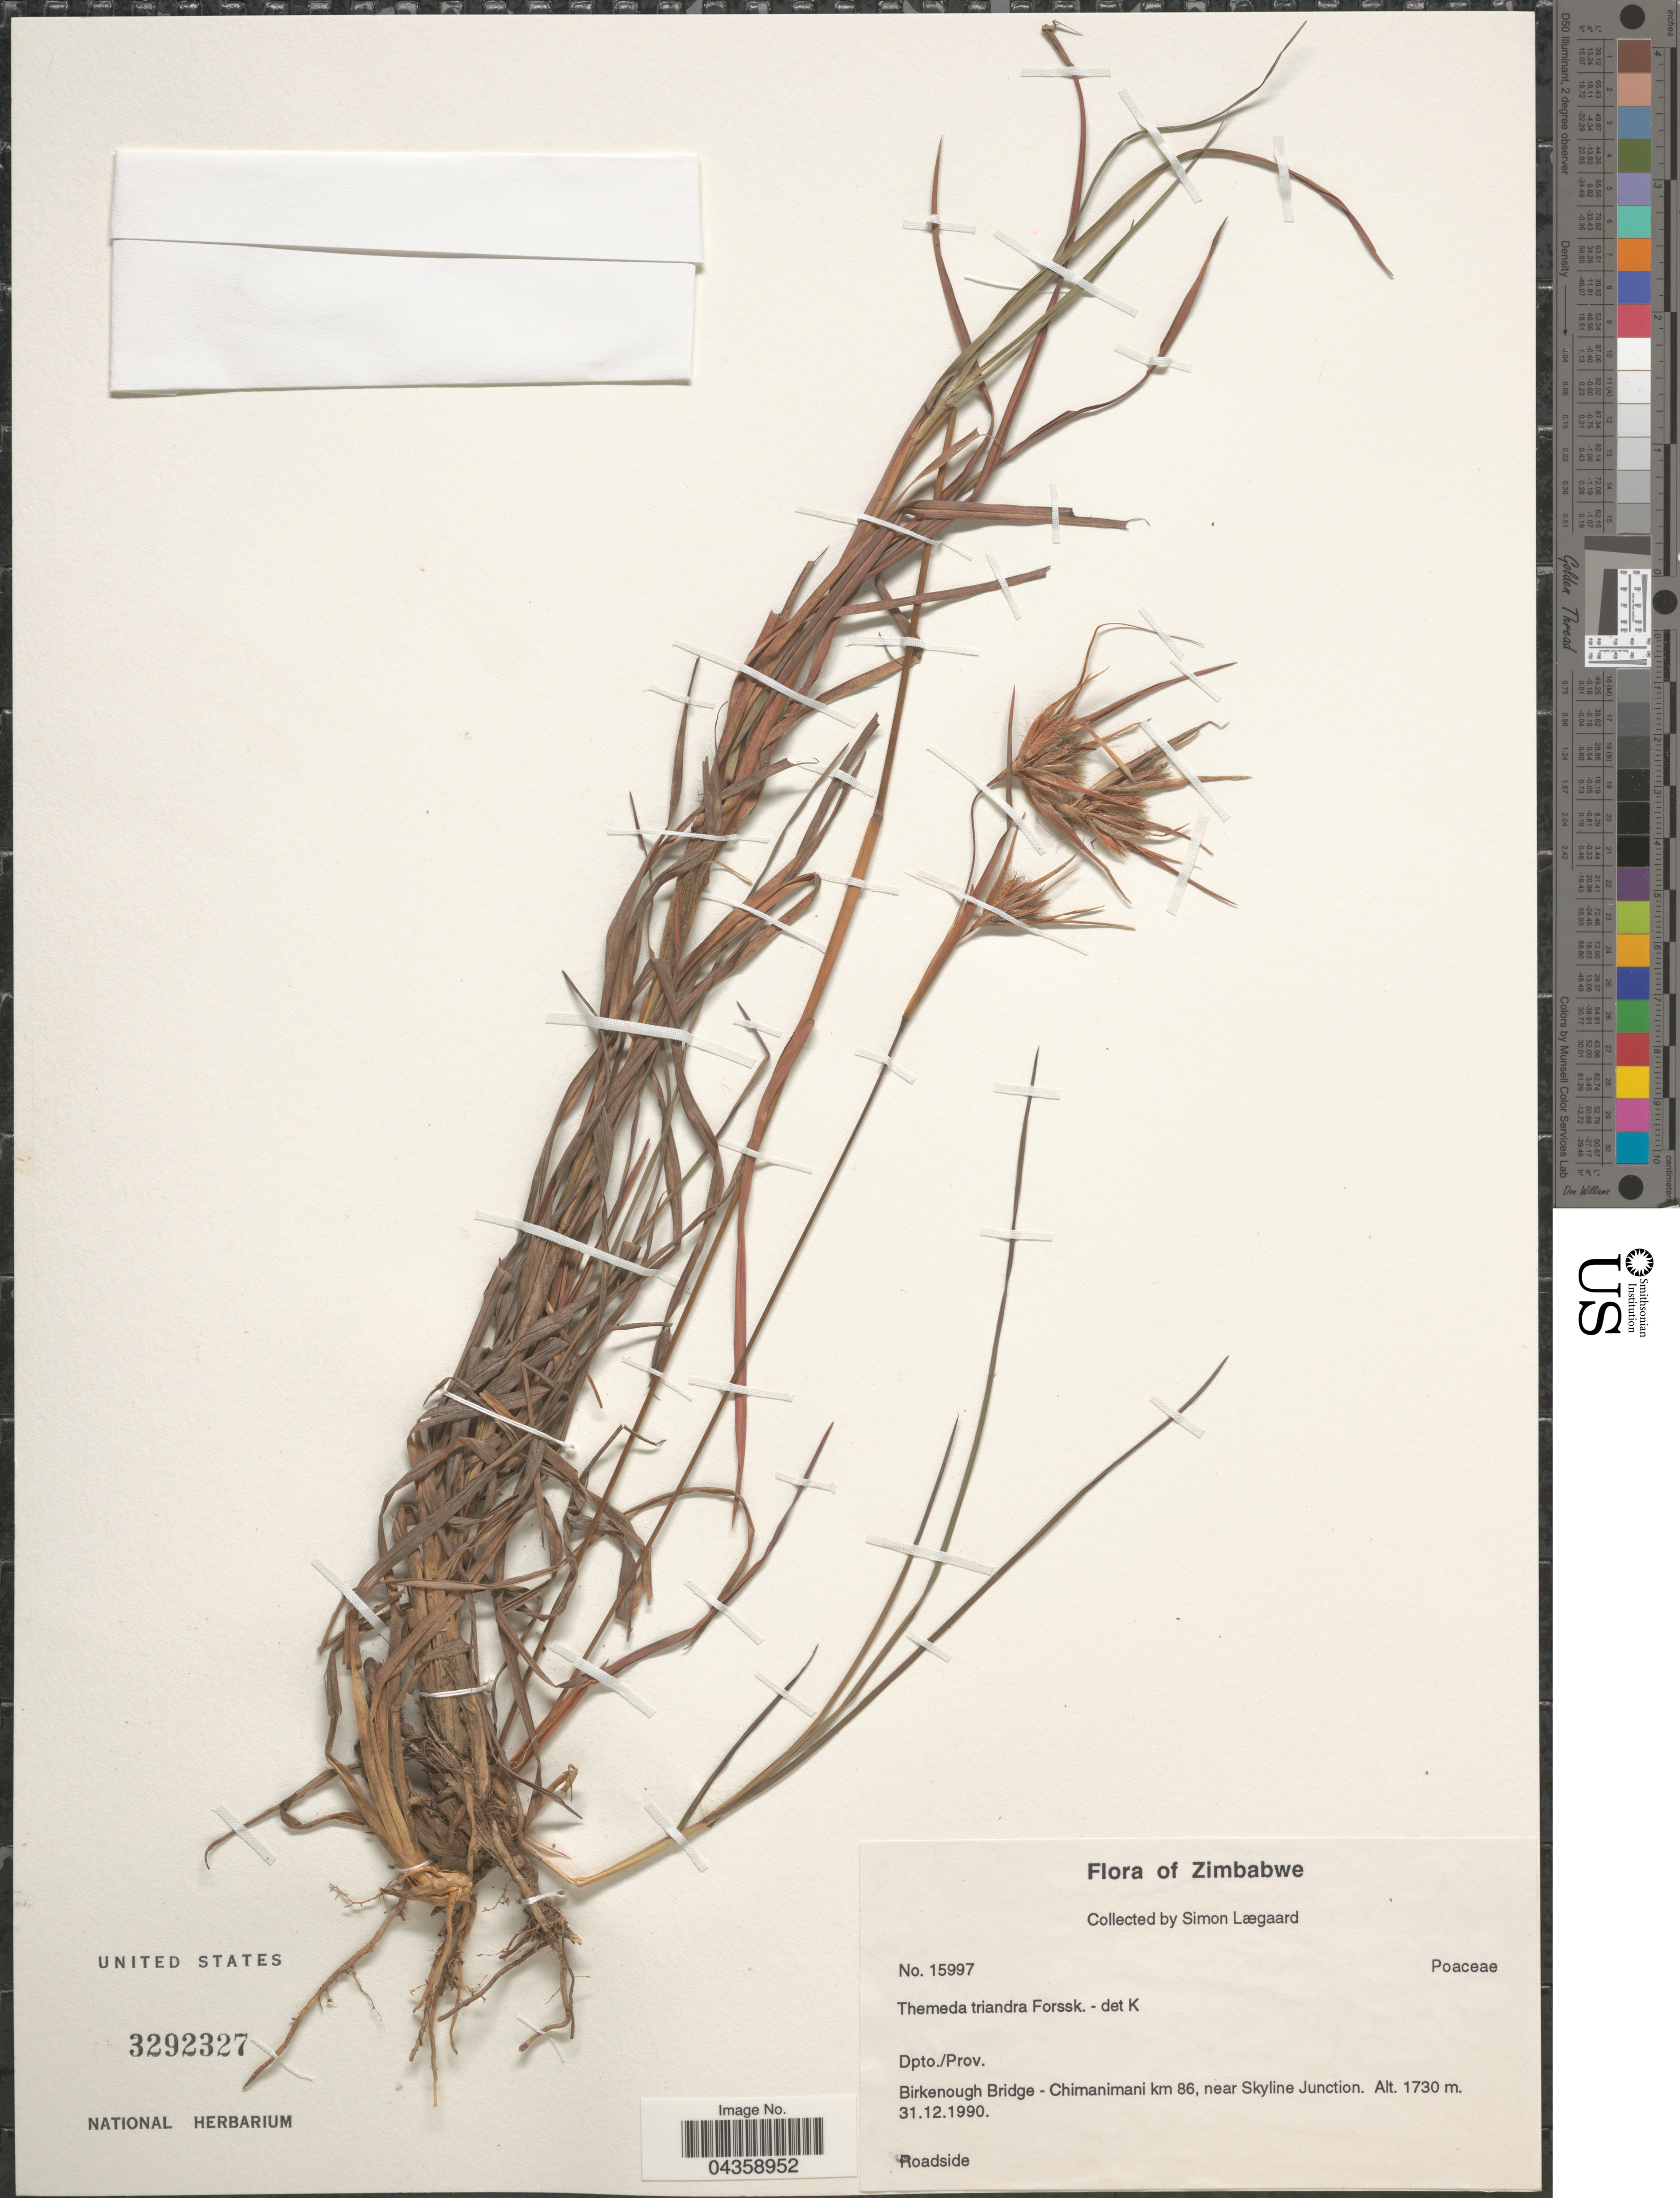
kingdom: Plantae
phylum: Tracheophyta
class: Liliopsida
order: Poales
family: Poaceae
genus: Themeda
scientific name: Themeda triandra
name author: Forssk.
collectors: S. Lægaard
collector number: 15997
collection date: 1990-12-31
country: Zimbabwe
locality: Birkenough Bridge - Chimanimani km 86, near Skyline Junction.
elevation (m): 1730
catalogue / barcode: US 3292327